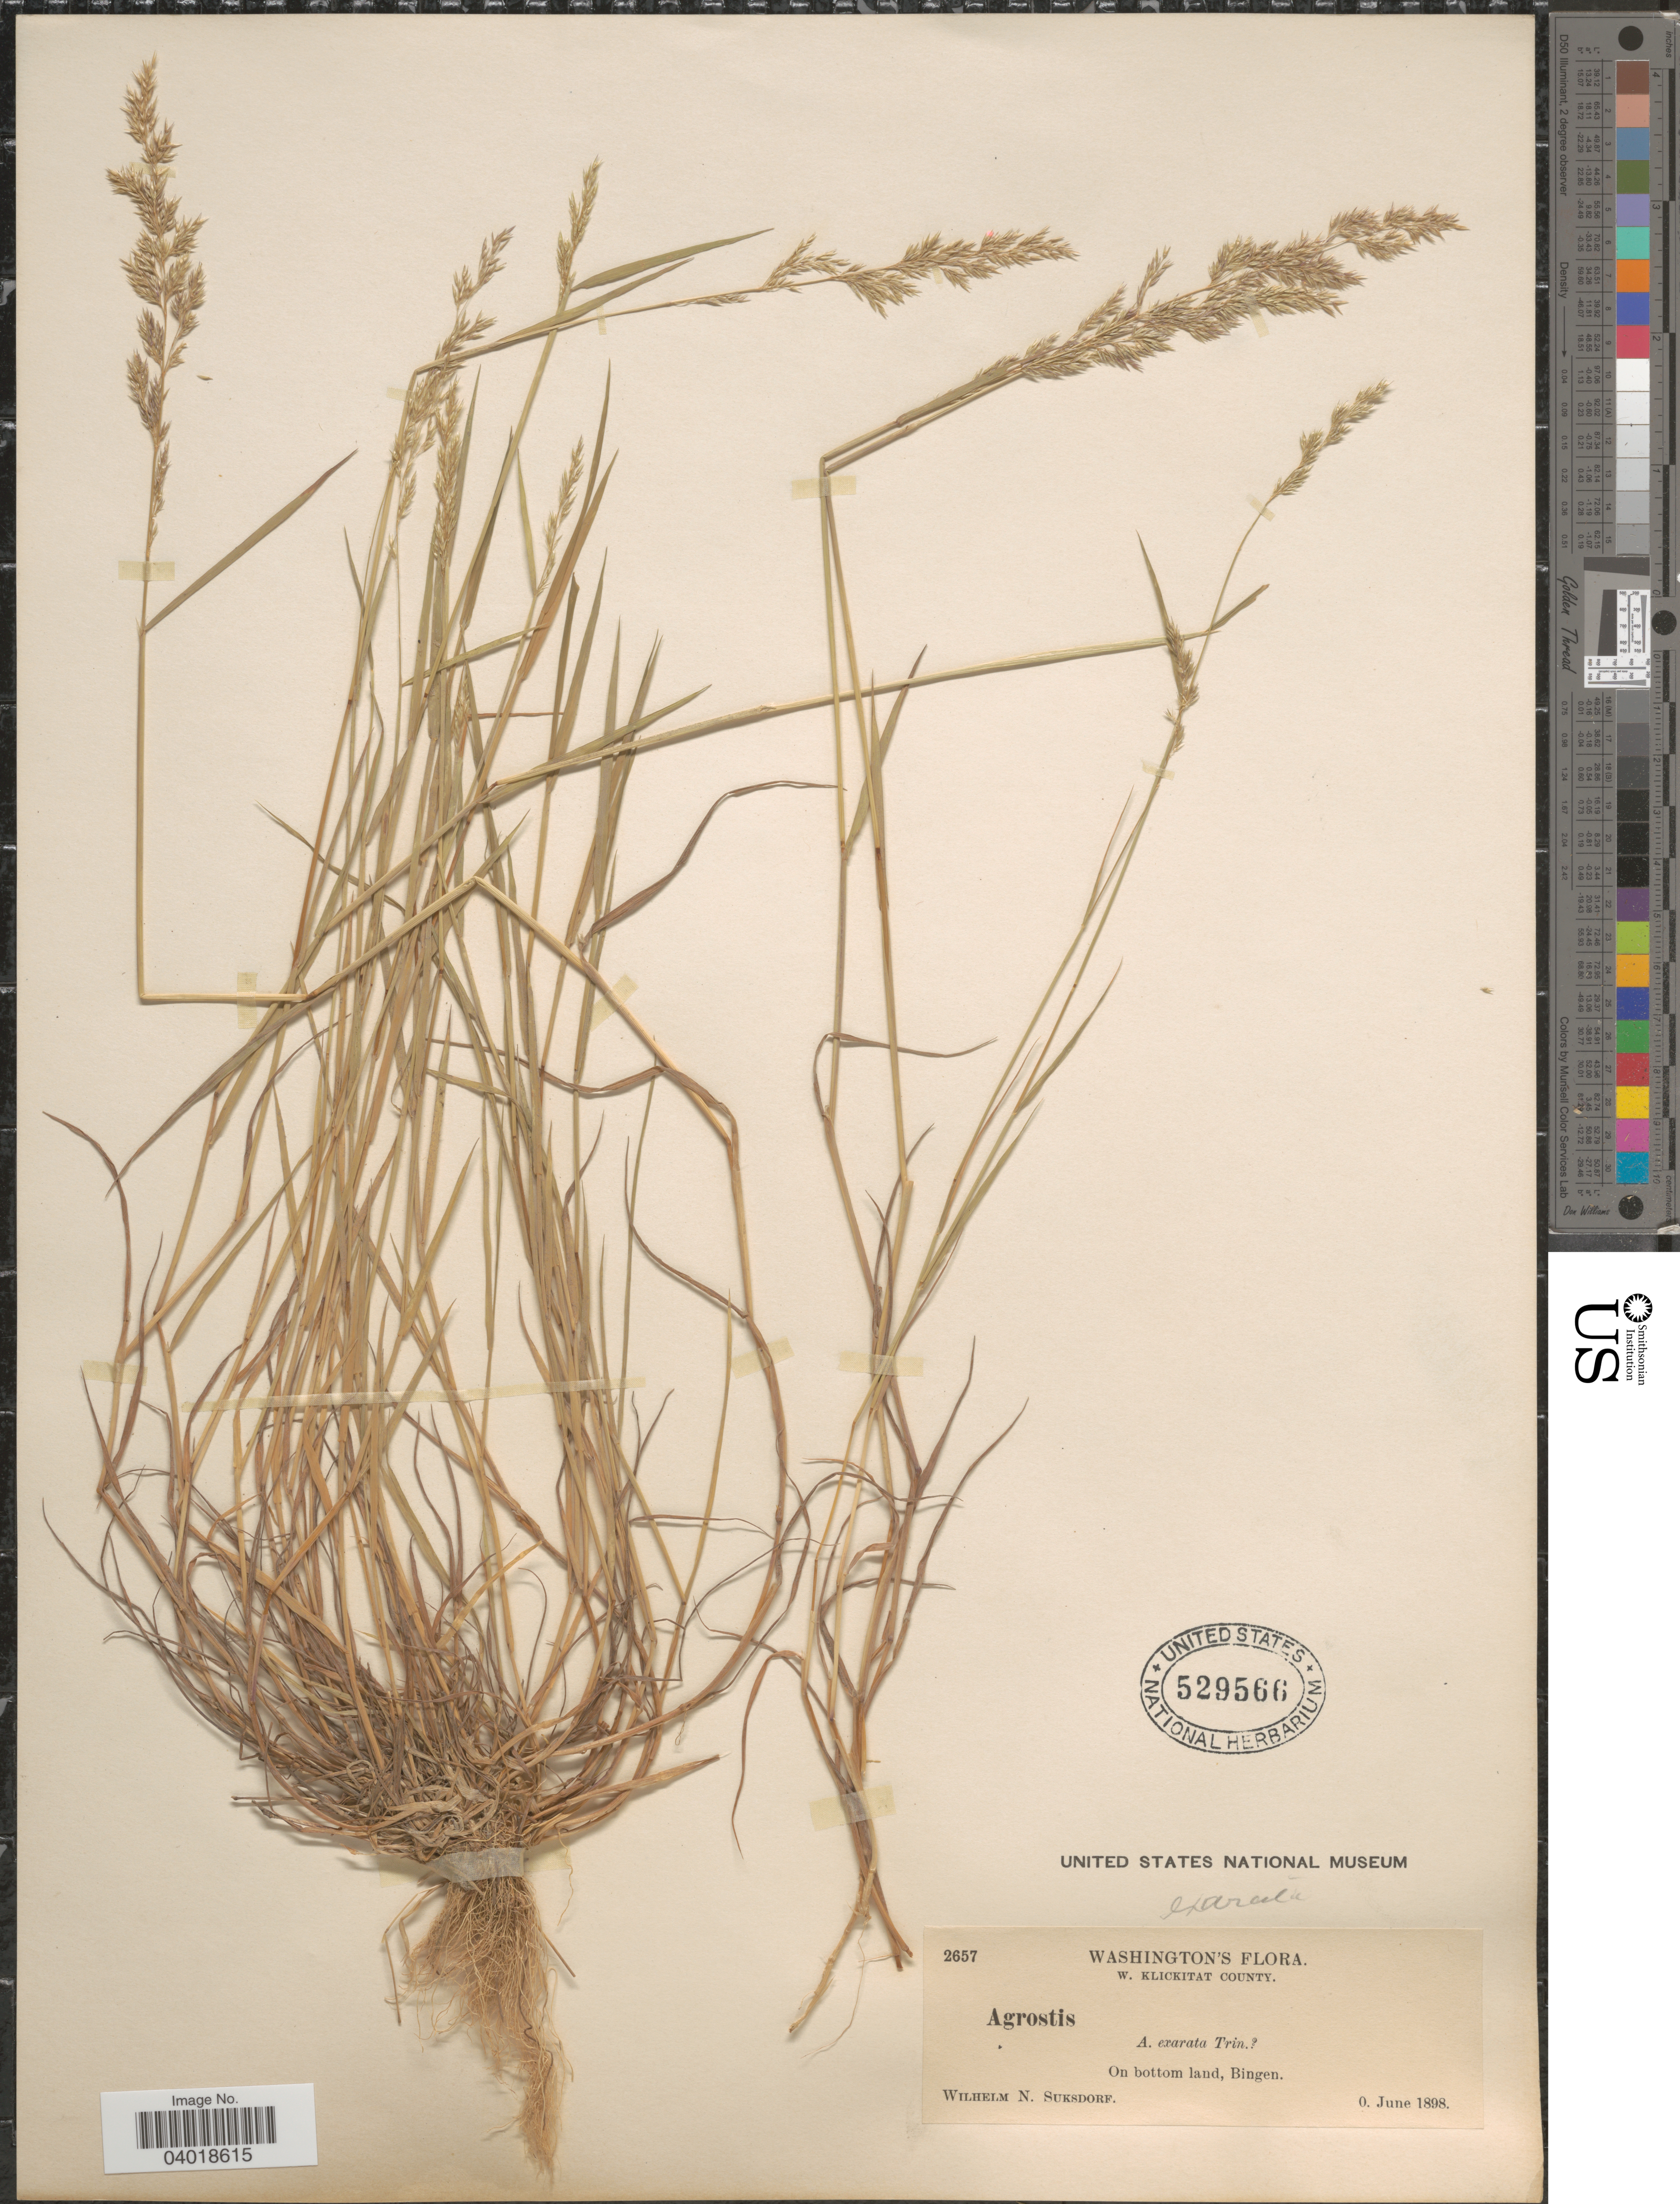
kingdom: Plantae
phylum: Tracheophyta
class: Liliopsida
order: Poales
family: Poaceae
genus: Agrostis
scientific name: Agrostis exarata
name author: Trin.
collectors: W. N. Suksdorf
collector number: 2657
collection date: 1898-06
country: United States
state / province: Washington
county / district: Klickitat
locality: W. Klickitat County. On bottom land, Bingen.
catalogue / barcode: US 529566